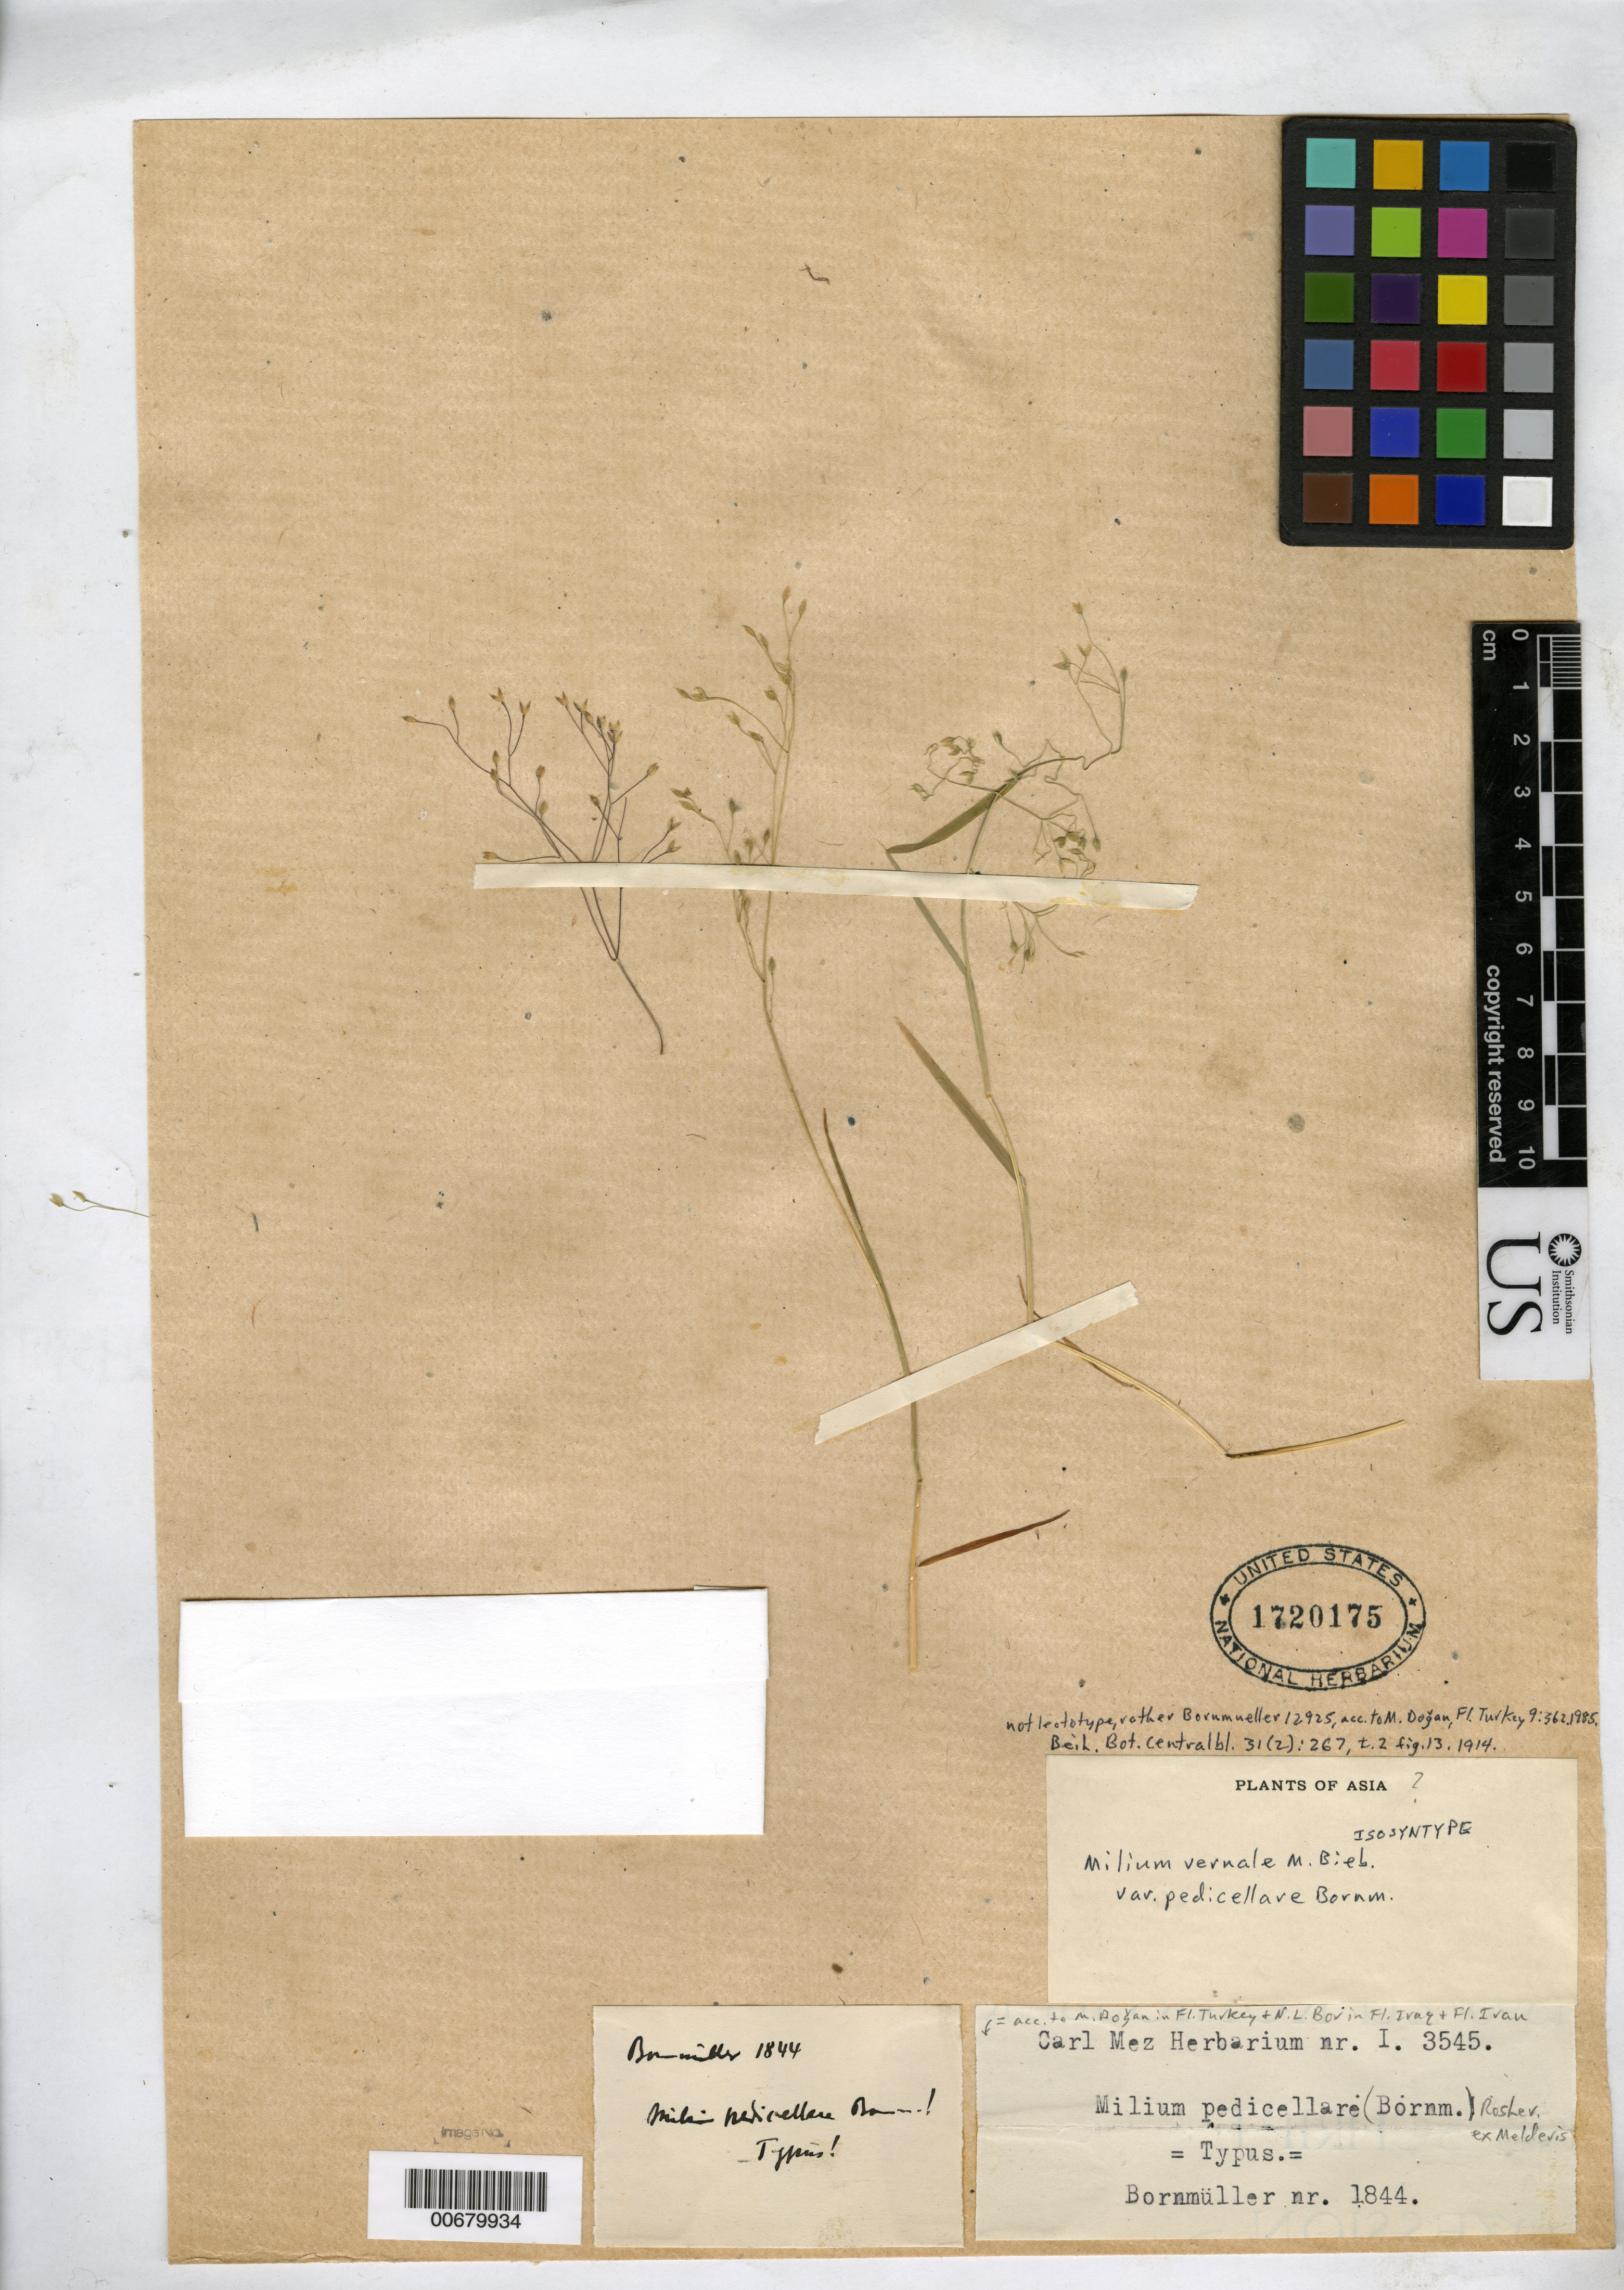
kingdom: Plantae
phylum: Tracheophyta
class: Liliopsida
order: Poales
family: Poaceae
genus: Milium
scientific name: Milium vernale var. pedicellare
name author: Bornm.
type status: Isosyntype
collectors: J. Bornmüller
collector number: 1844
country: Turkey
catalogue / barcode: US 1720175